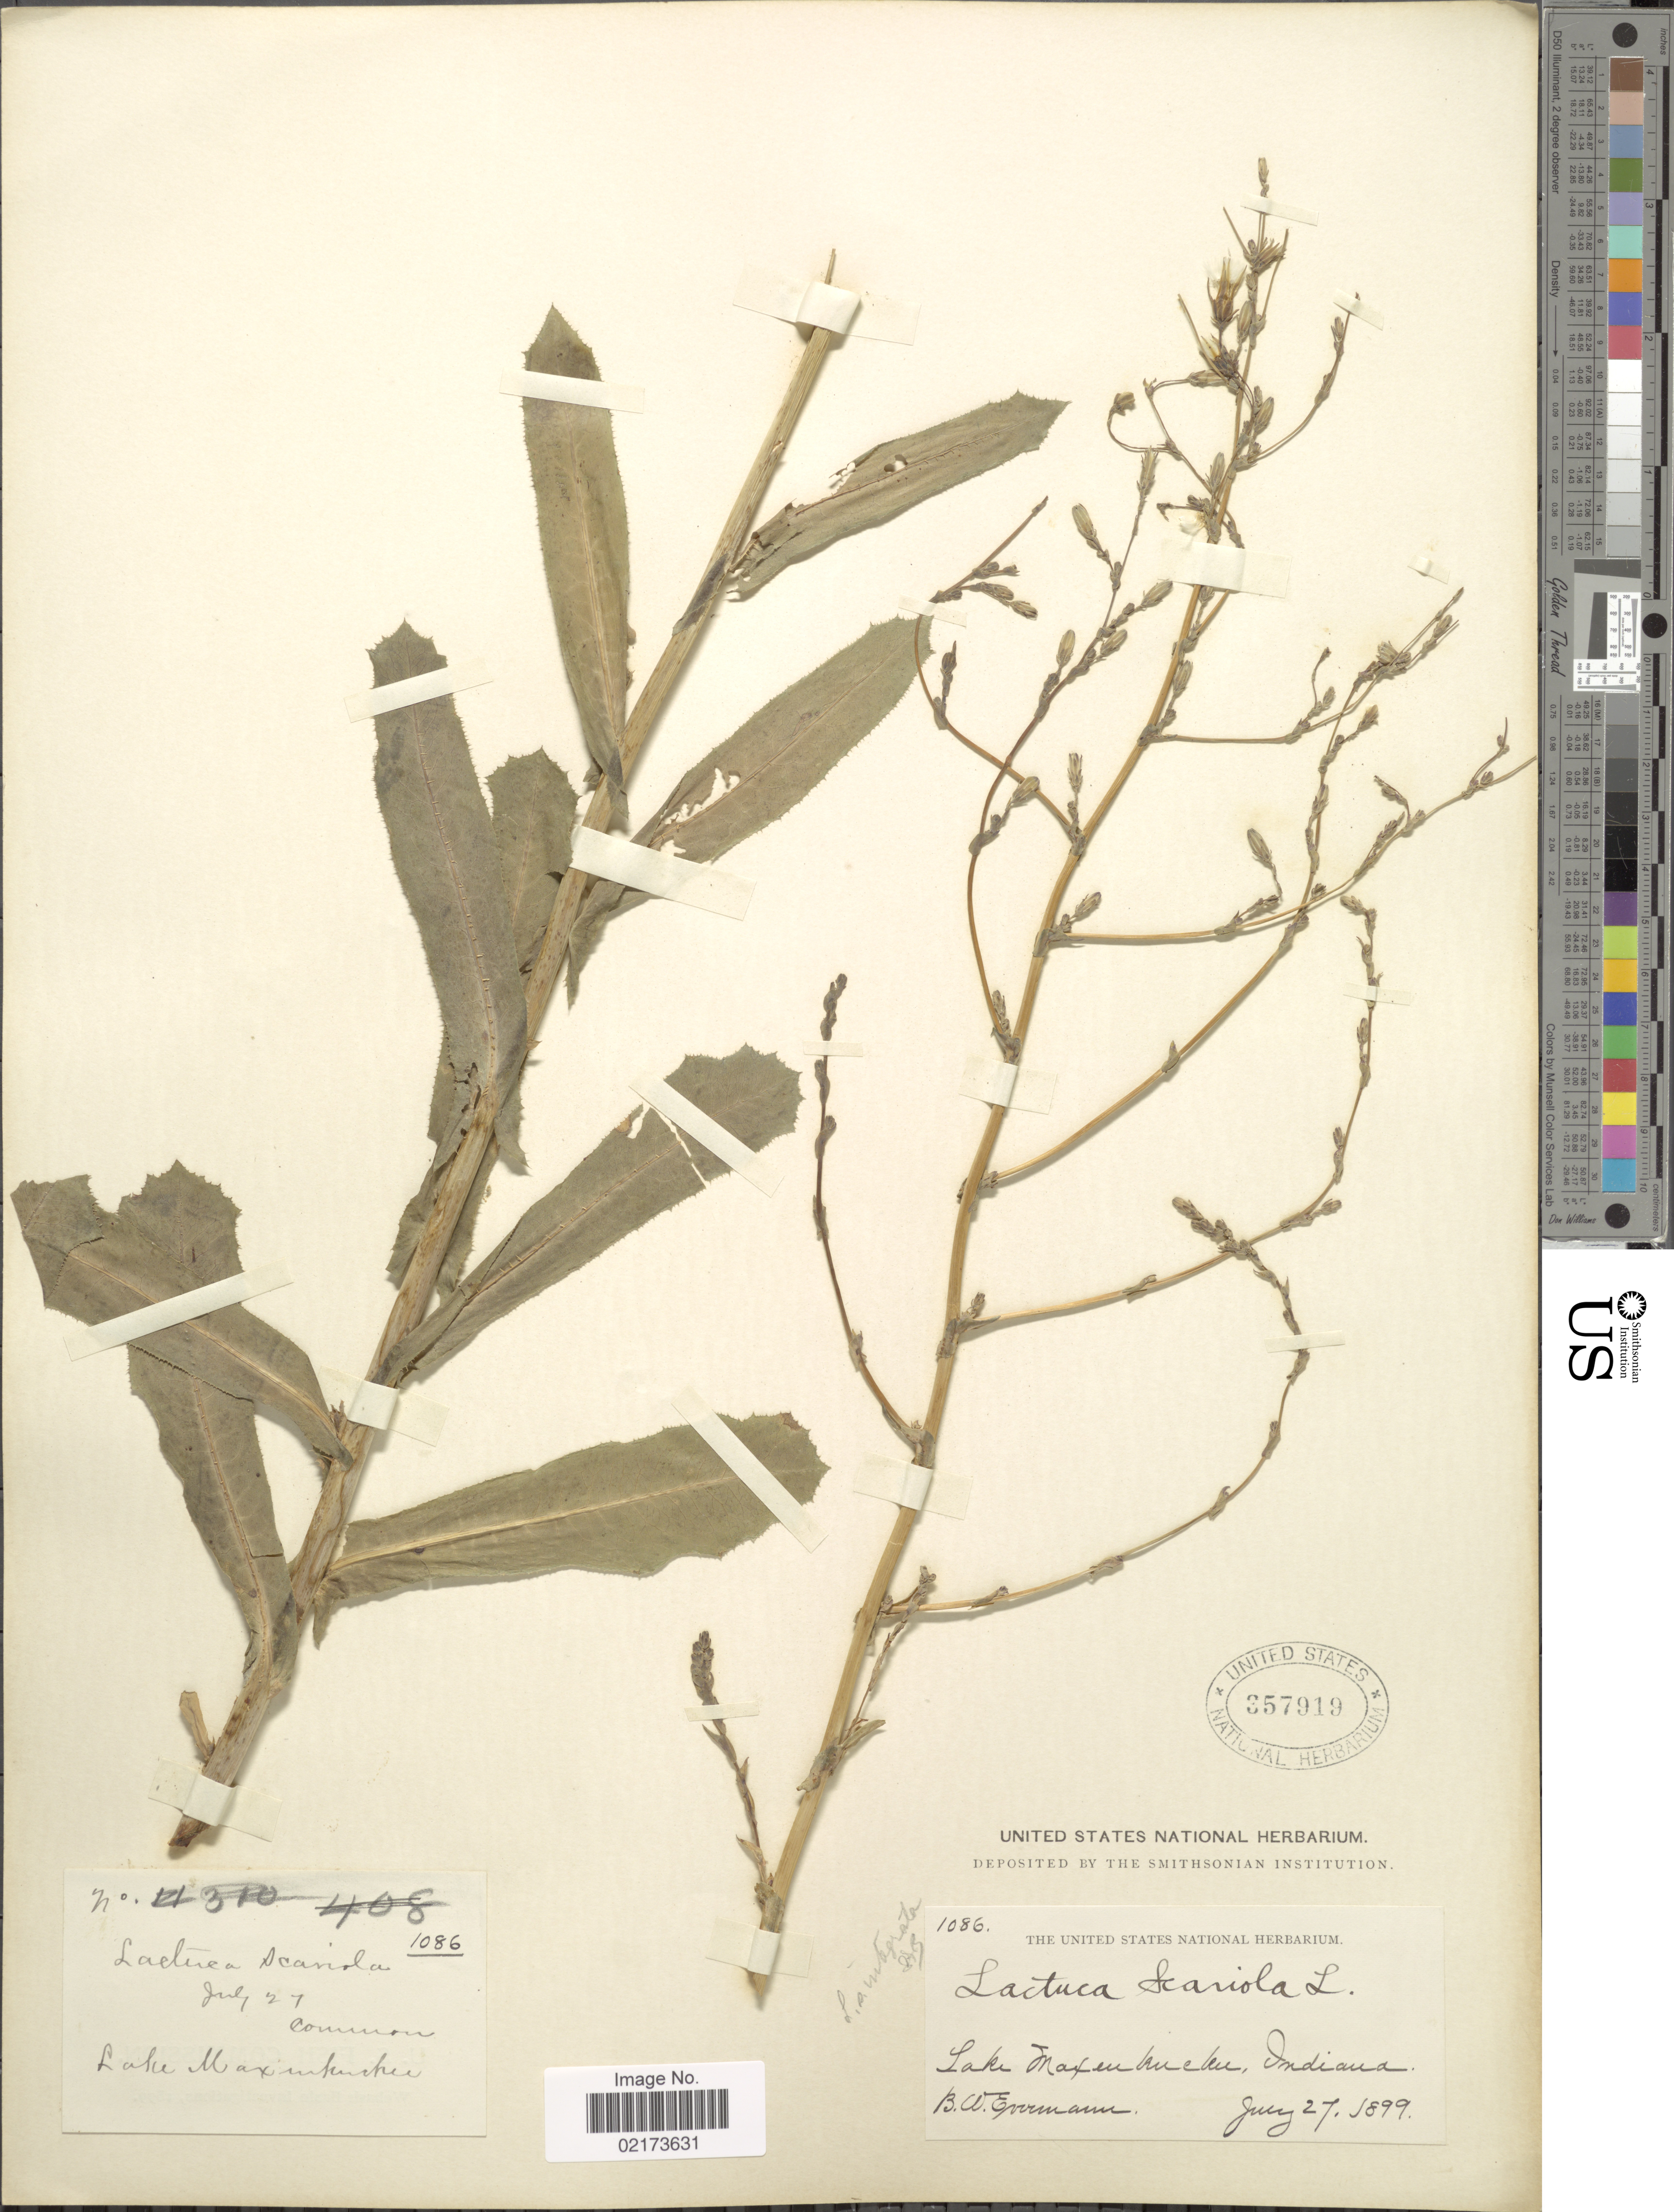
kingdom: Plantae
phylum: Tracheophyta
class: Magnoliopsida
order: Asterales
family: Asteraceae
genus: Lactuca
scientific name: Lactuca serriola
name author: L.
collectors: B. W. Evermann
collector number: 1086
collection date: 1899-07-27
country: United States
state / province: Indiana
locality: Lake Maxinkuckee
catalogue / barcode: US 357919